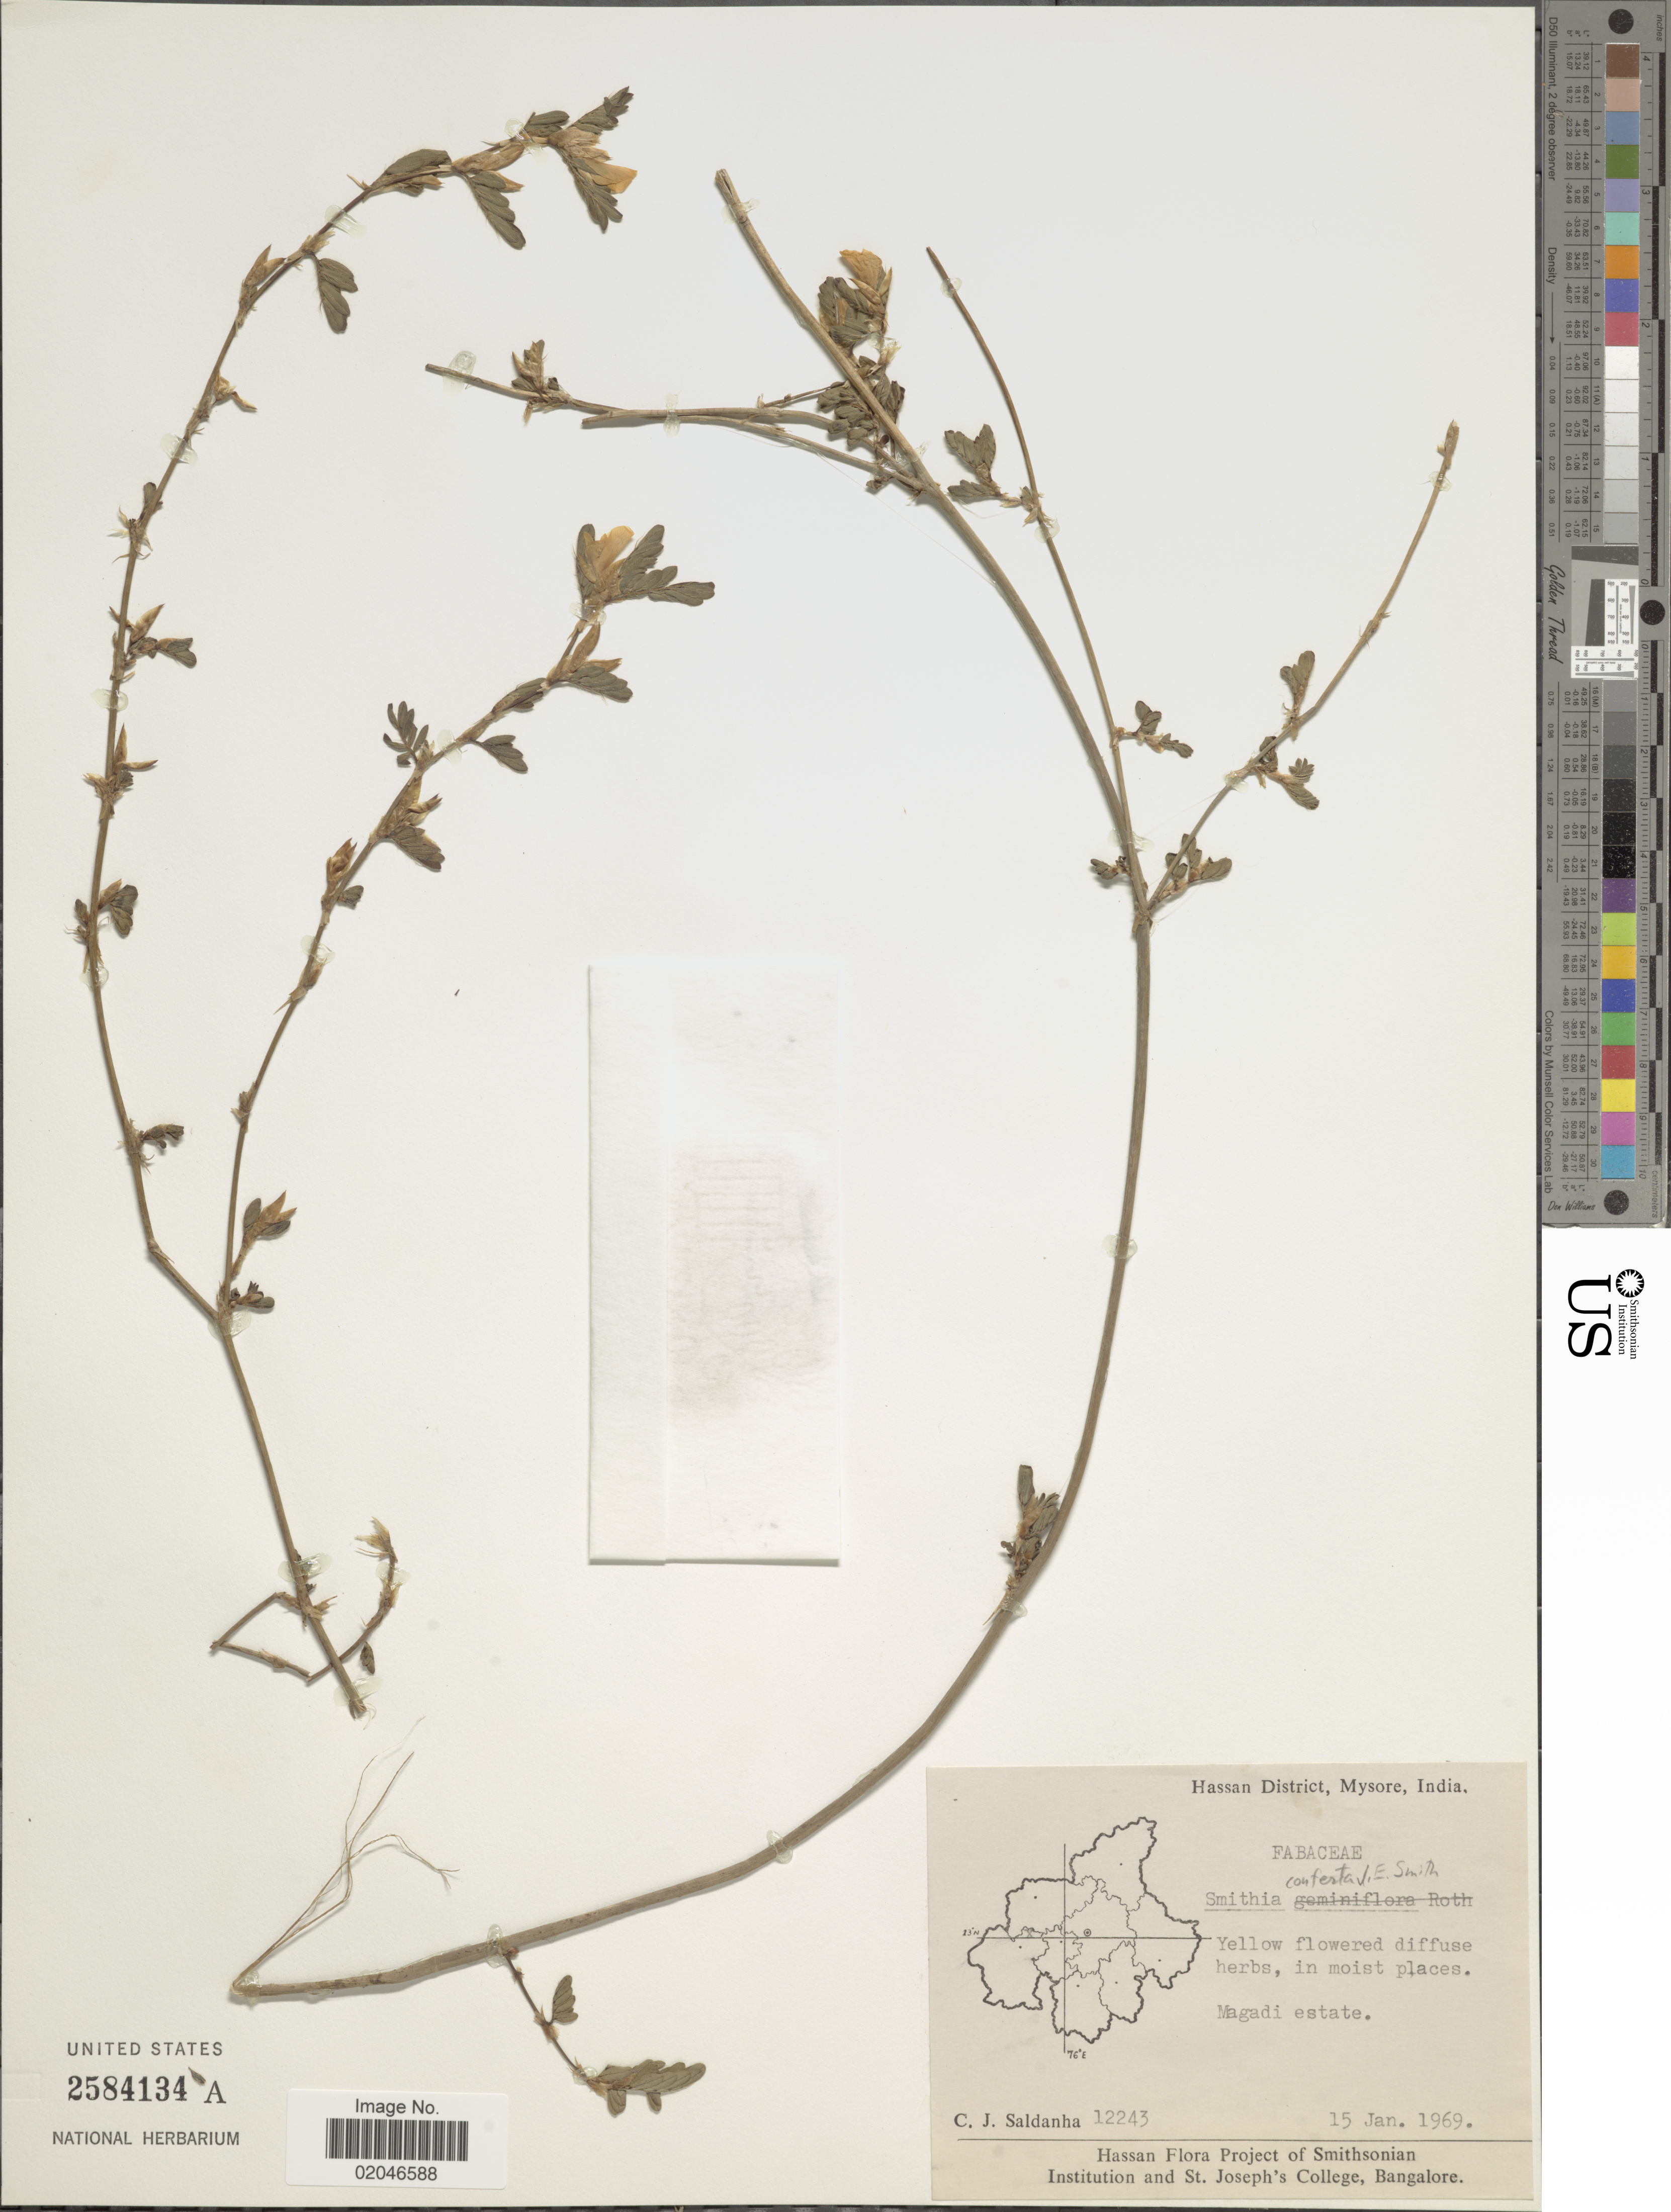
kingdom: Plantae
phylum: Tracheophyta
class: Magnoliopsida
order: Fabales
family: Fabaceae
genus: Smithia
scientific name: Smithia conferta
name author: Sm.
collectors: C. Saldanha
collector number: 12243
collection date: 1969-01-15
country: India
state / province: Karnataka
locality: Hassan District, Mysore, Magadi estate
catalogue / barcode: US 2584134A